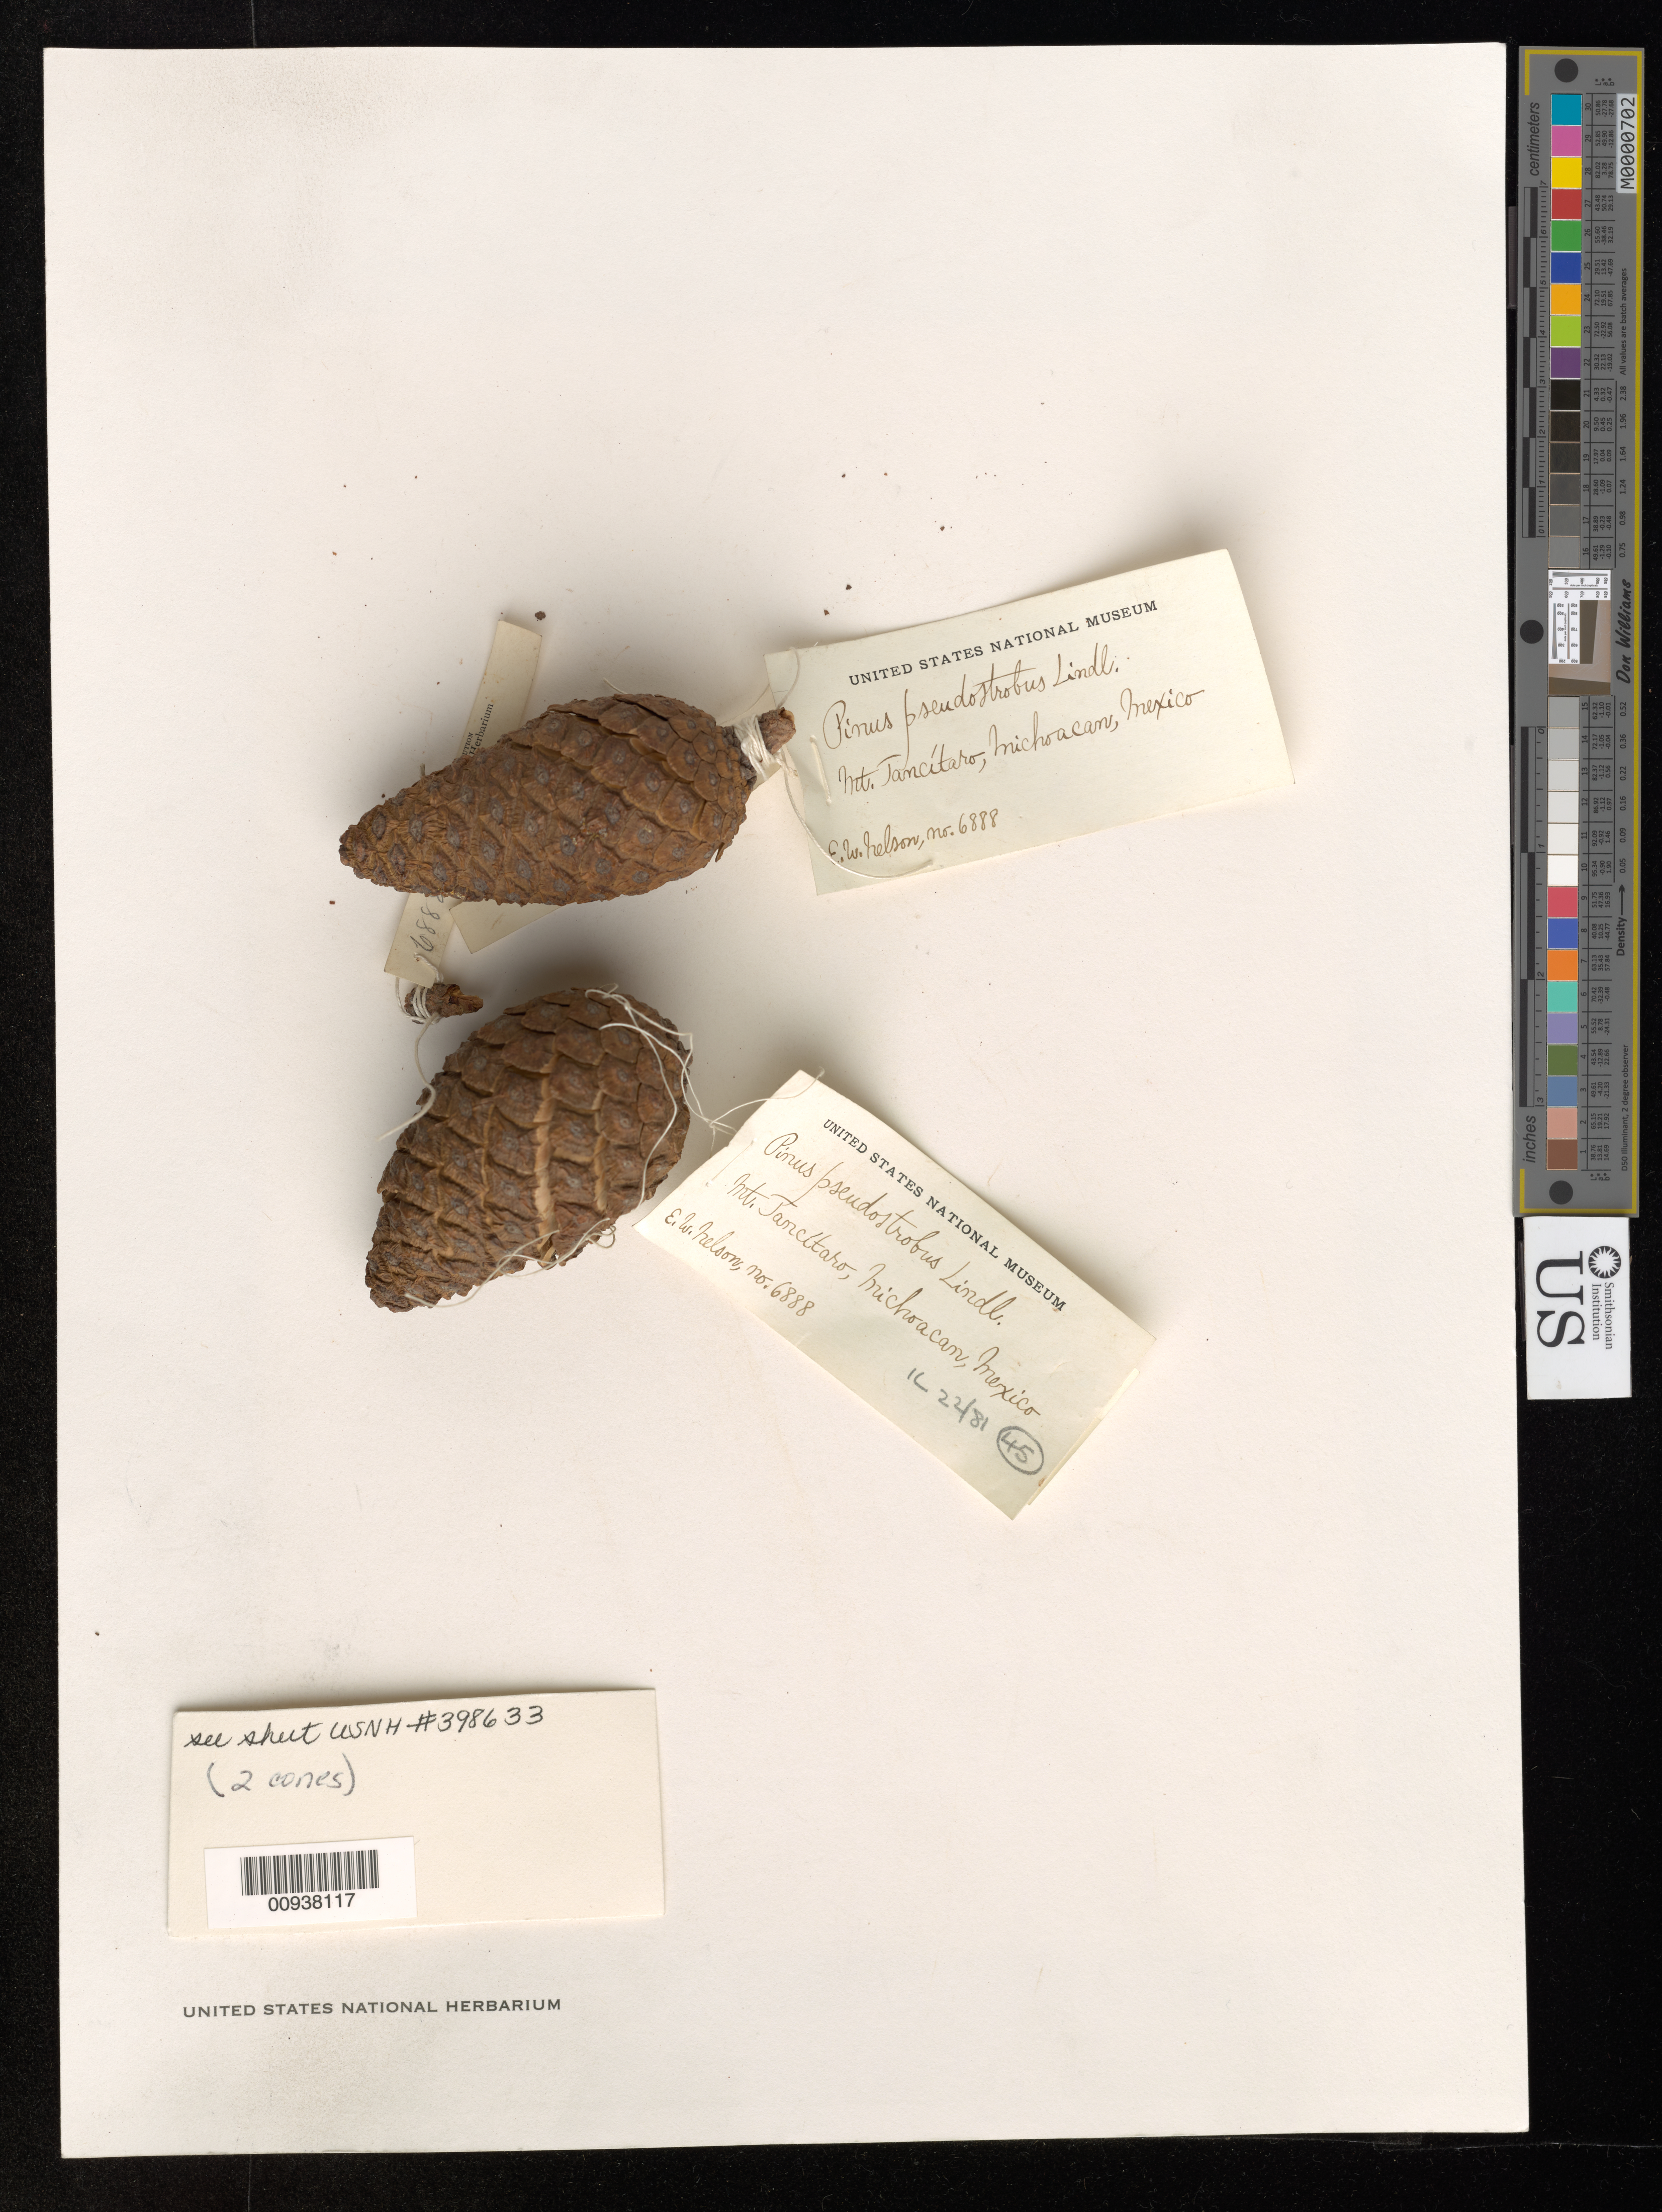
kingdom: Plantae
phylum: Tracheophyta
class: Pinopsida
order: Pinales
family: Pinaceae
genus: Pinus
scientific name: Pinus pseudostrobus subsp. pseudostrobus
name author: Lindl.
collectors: E. W. Nelson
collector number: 6888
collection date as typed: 24 Feb 1903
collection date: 1903-02-24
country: Mexico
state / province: Michoacán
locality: N. slope Mt. Tancítaro.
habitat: N. slope Mt.